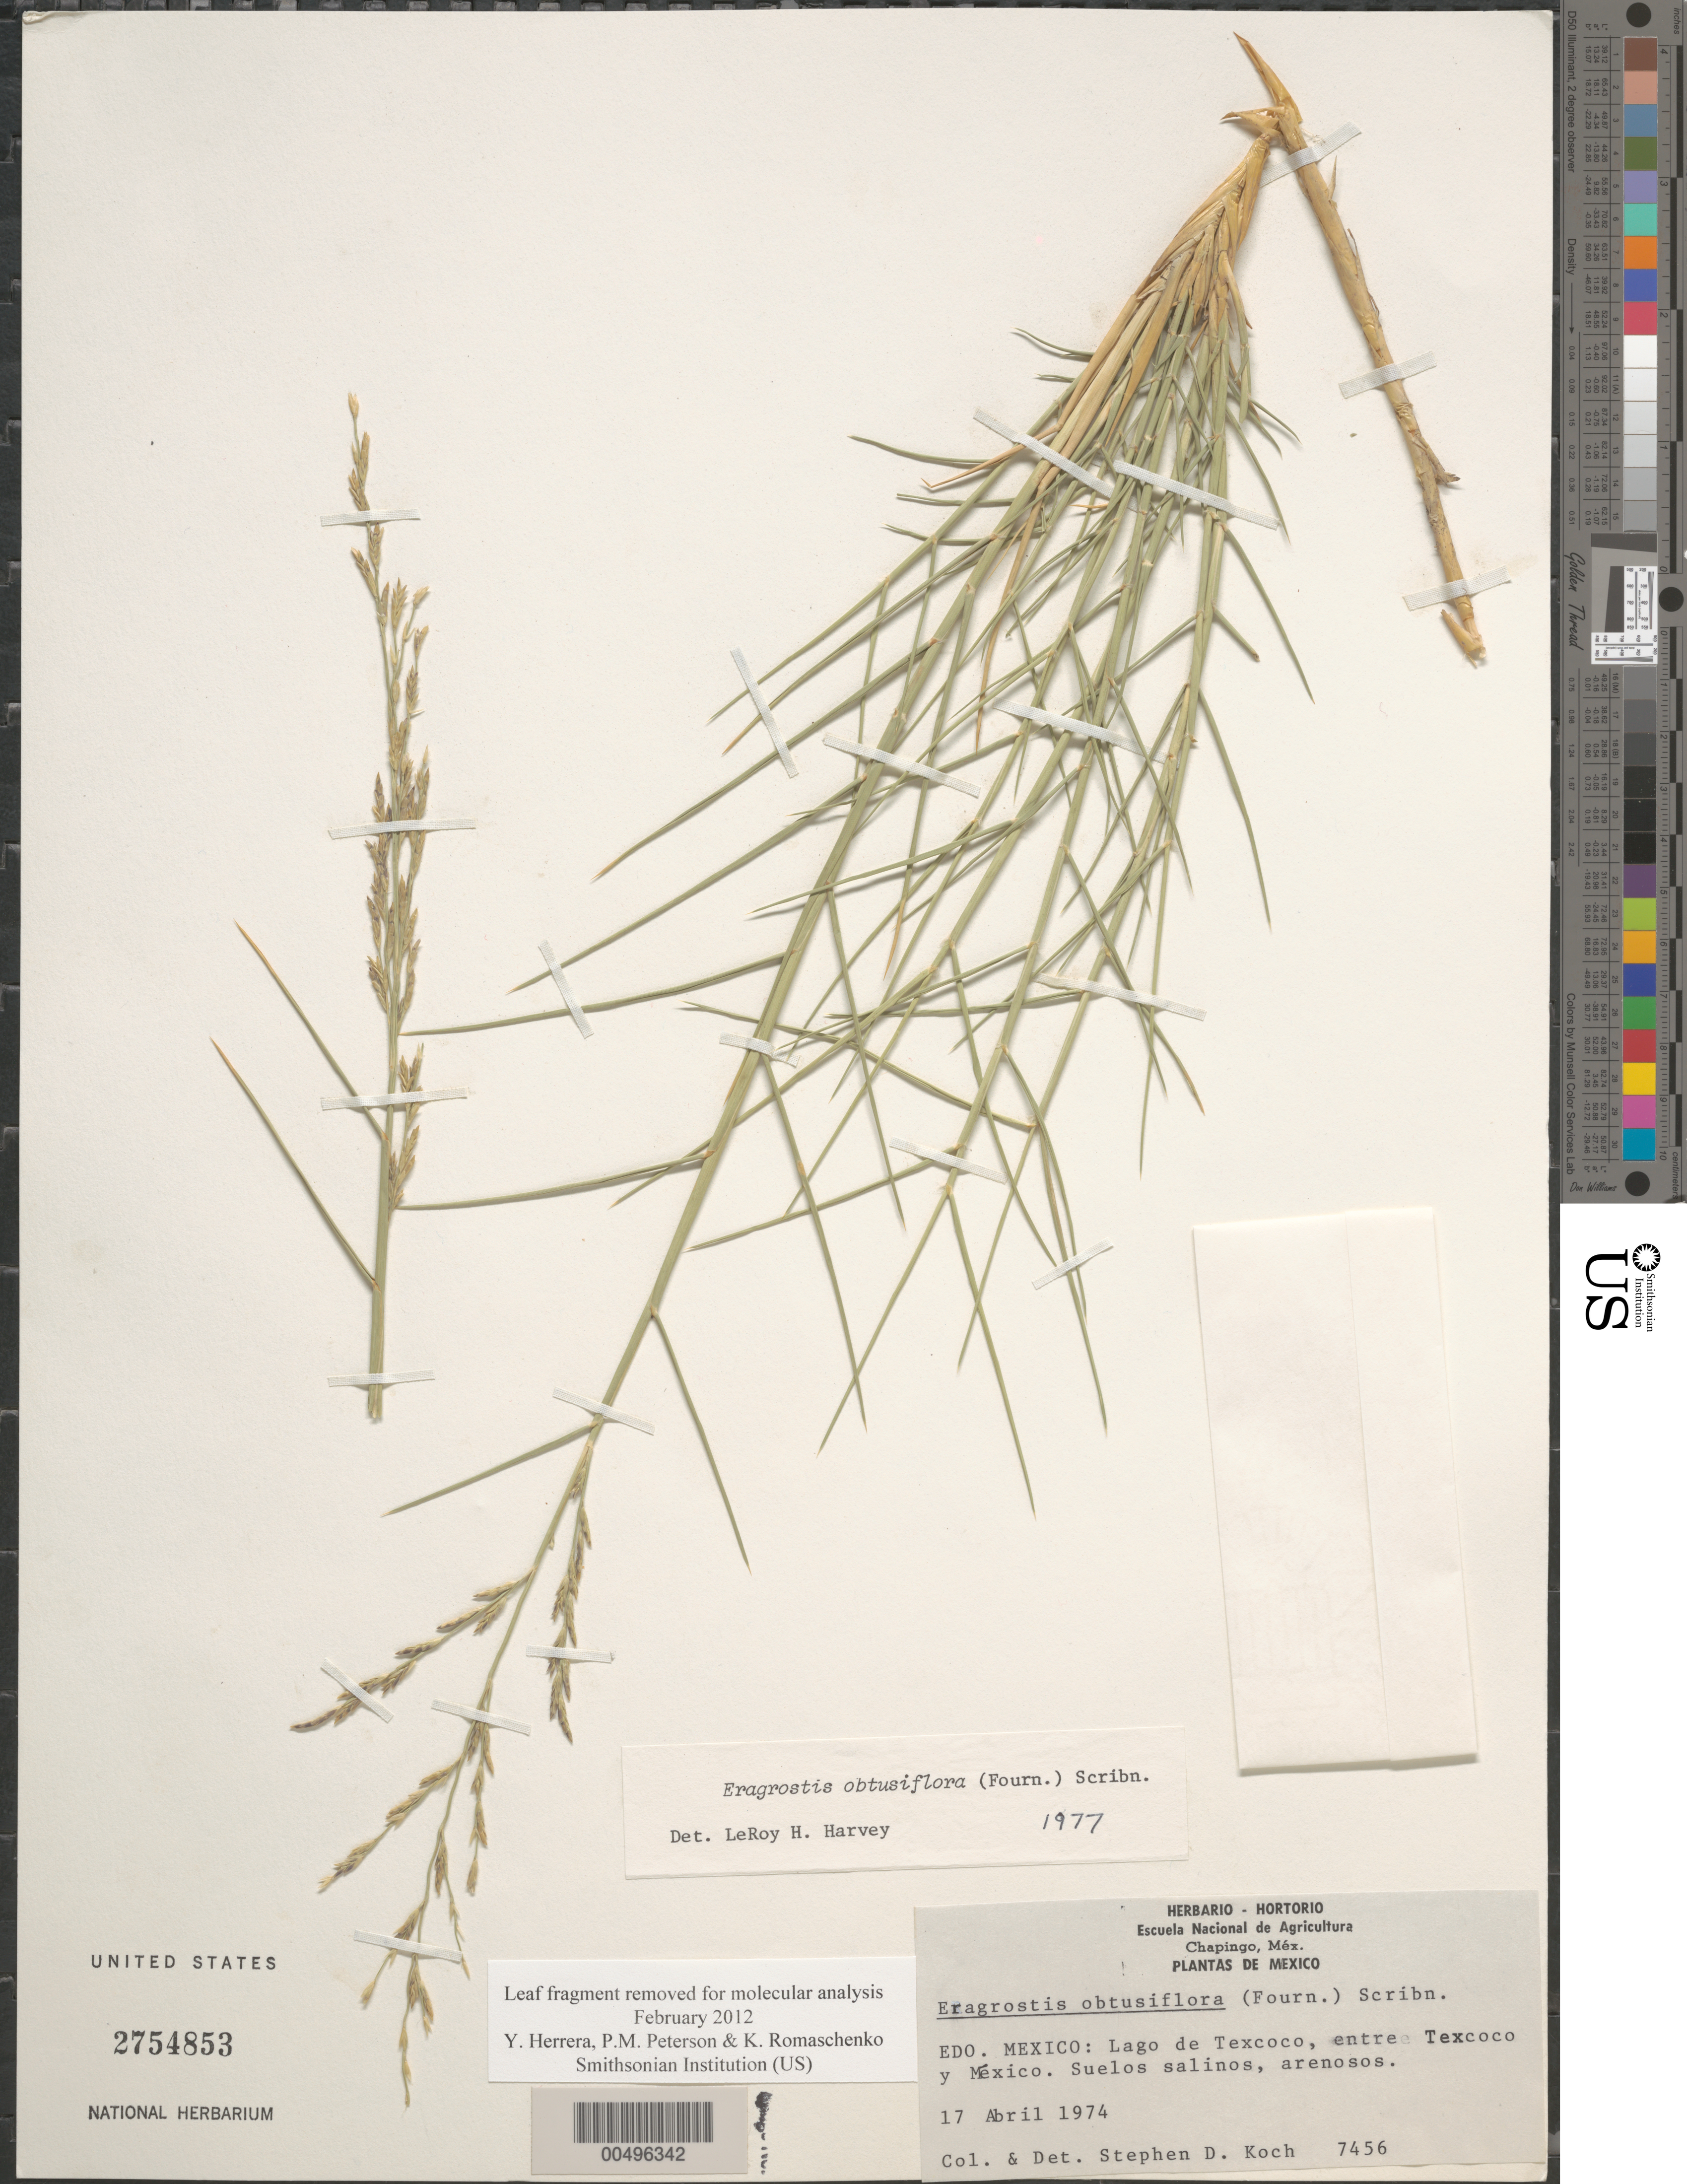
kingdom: Plantae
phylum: Tracheophyta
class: Liliopsida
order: Poales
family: Poaceae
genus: Eragrostis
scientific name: Eragrostis obtusiflora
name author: (E. Fourn.) Scribn.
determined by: Harvey, L. H.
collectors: S. D. Koch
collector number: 7456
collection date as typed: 17 Apr 1974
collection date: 1974-04-17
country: Mexico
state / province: México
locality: Lago de Texcoco, entre Tescoco y México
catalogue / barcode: US 2754853